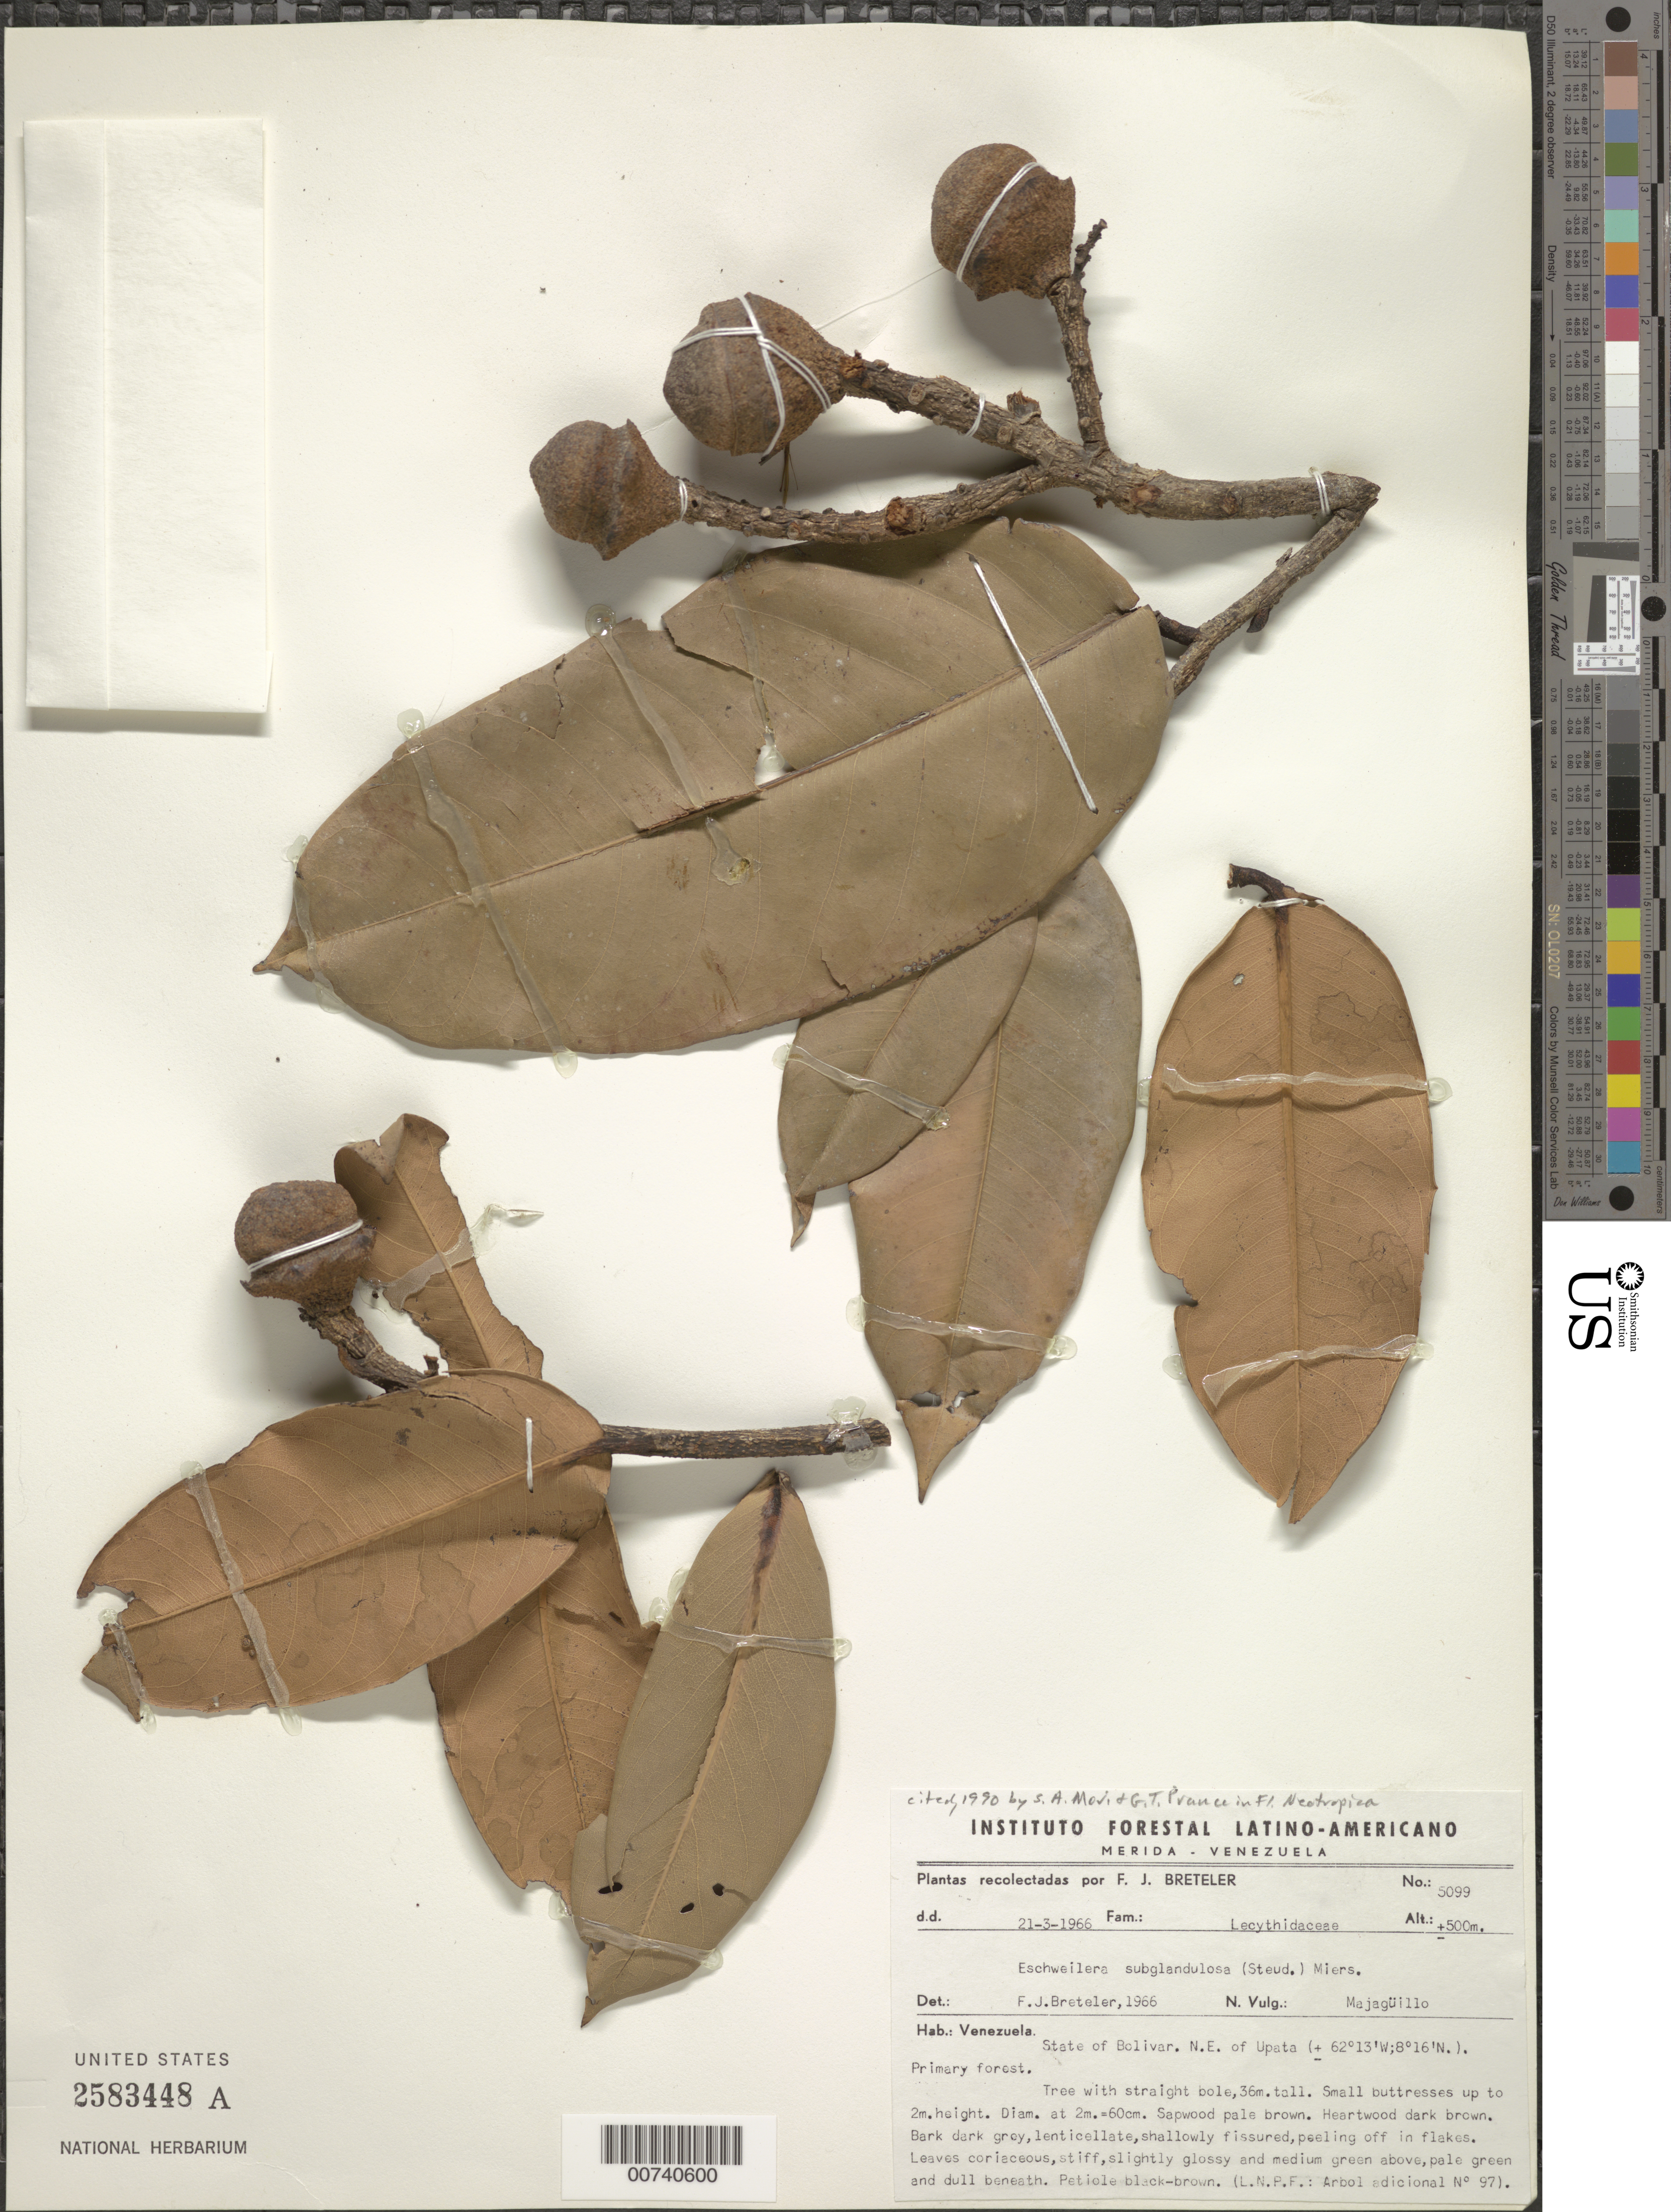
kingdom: Plantae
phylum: Tracheophyta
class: Magnoliopsida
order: Ericales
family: Lecythidaceae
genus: Eschweilera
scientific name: Eschweilera subglandulosa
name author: (Steud. ex Berg) Miers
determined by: Mori, Scott A.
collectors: F. J. Breteler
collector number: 5099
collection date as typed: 21-Mar-66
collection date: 1966-03-21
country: Venezuela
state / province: Bolívar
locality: Upata, NE of, near El Paraiso camp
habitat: Primary forest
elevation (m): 500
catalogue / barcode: US 2583448A